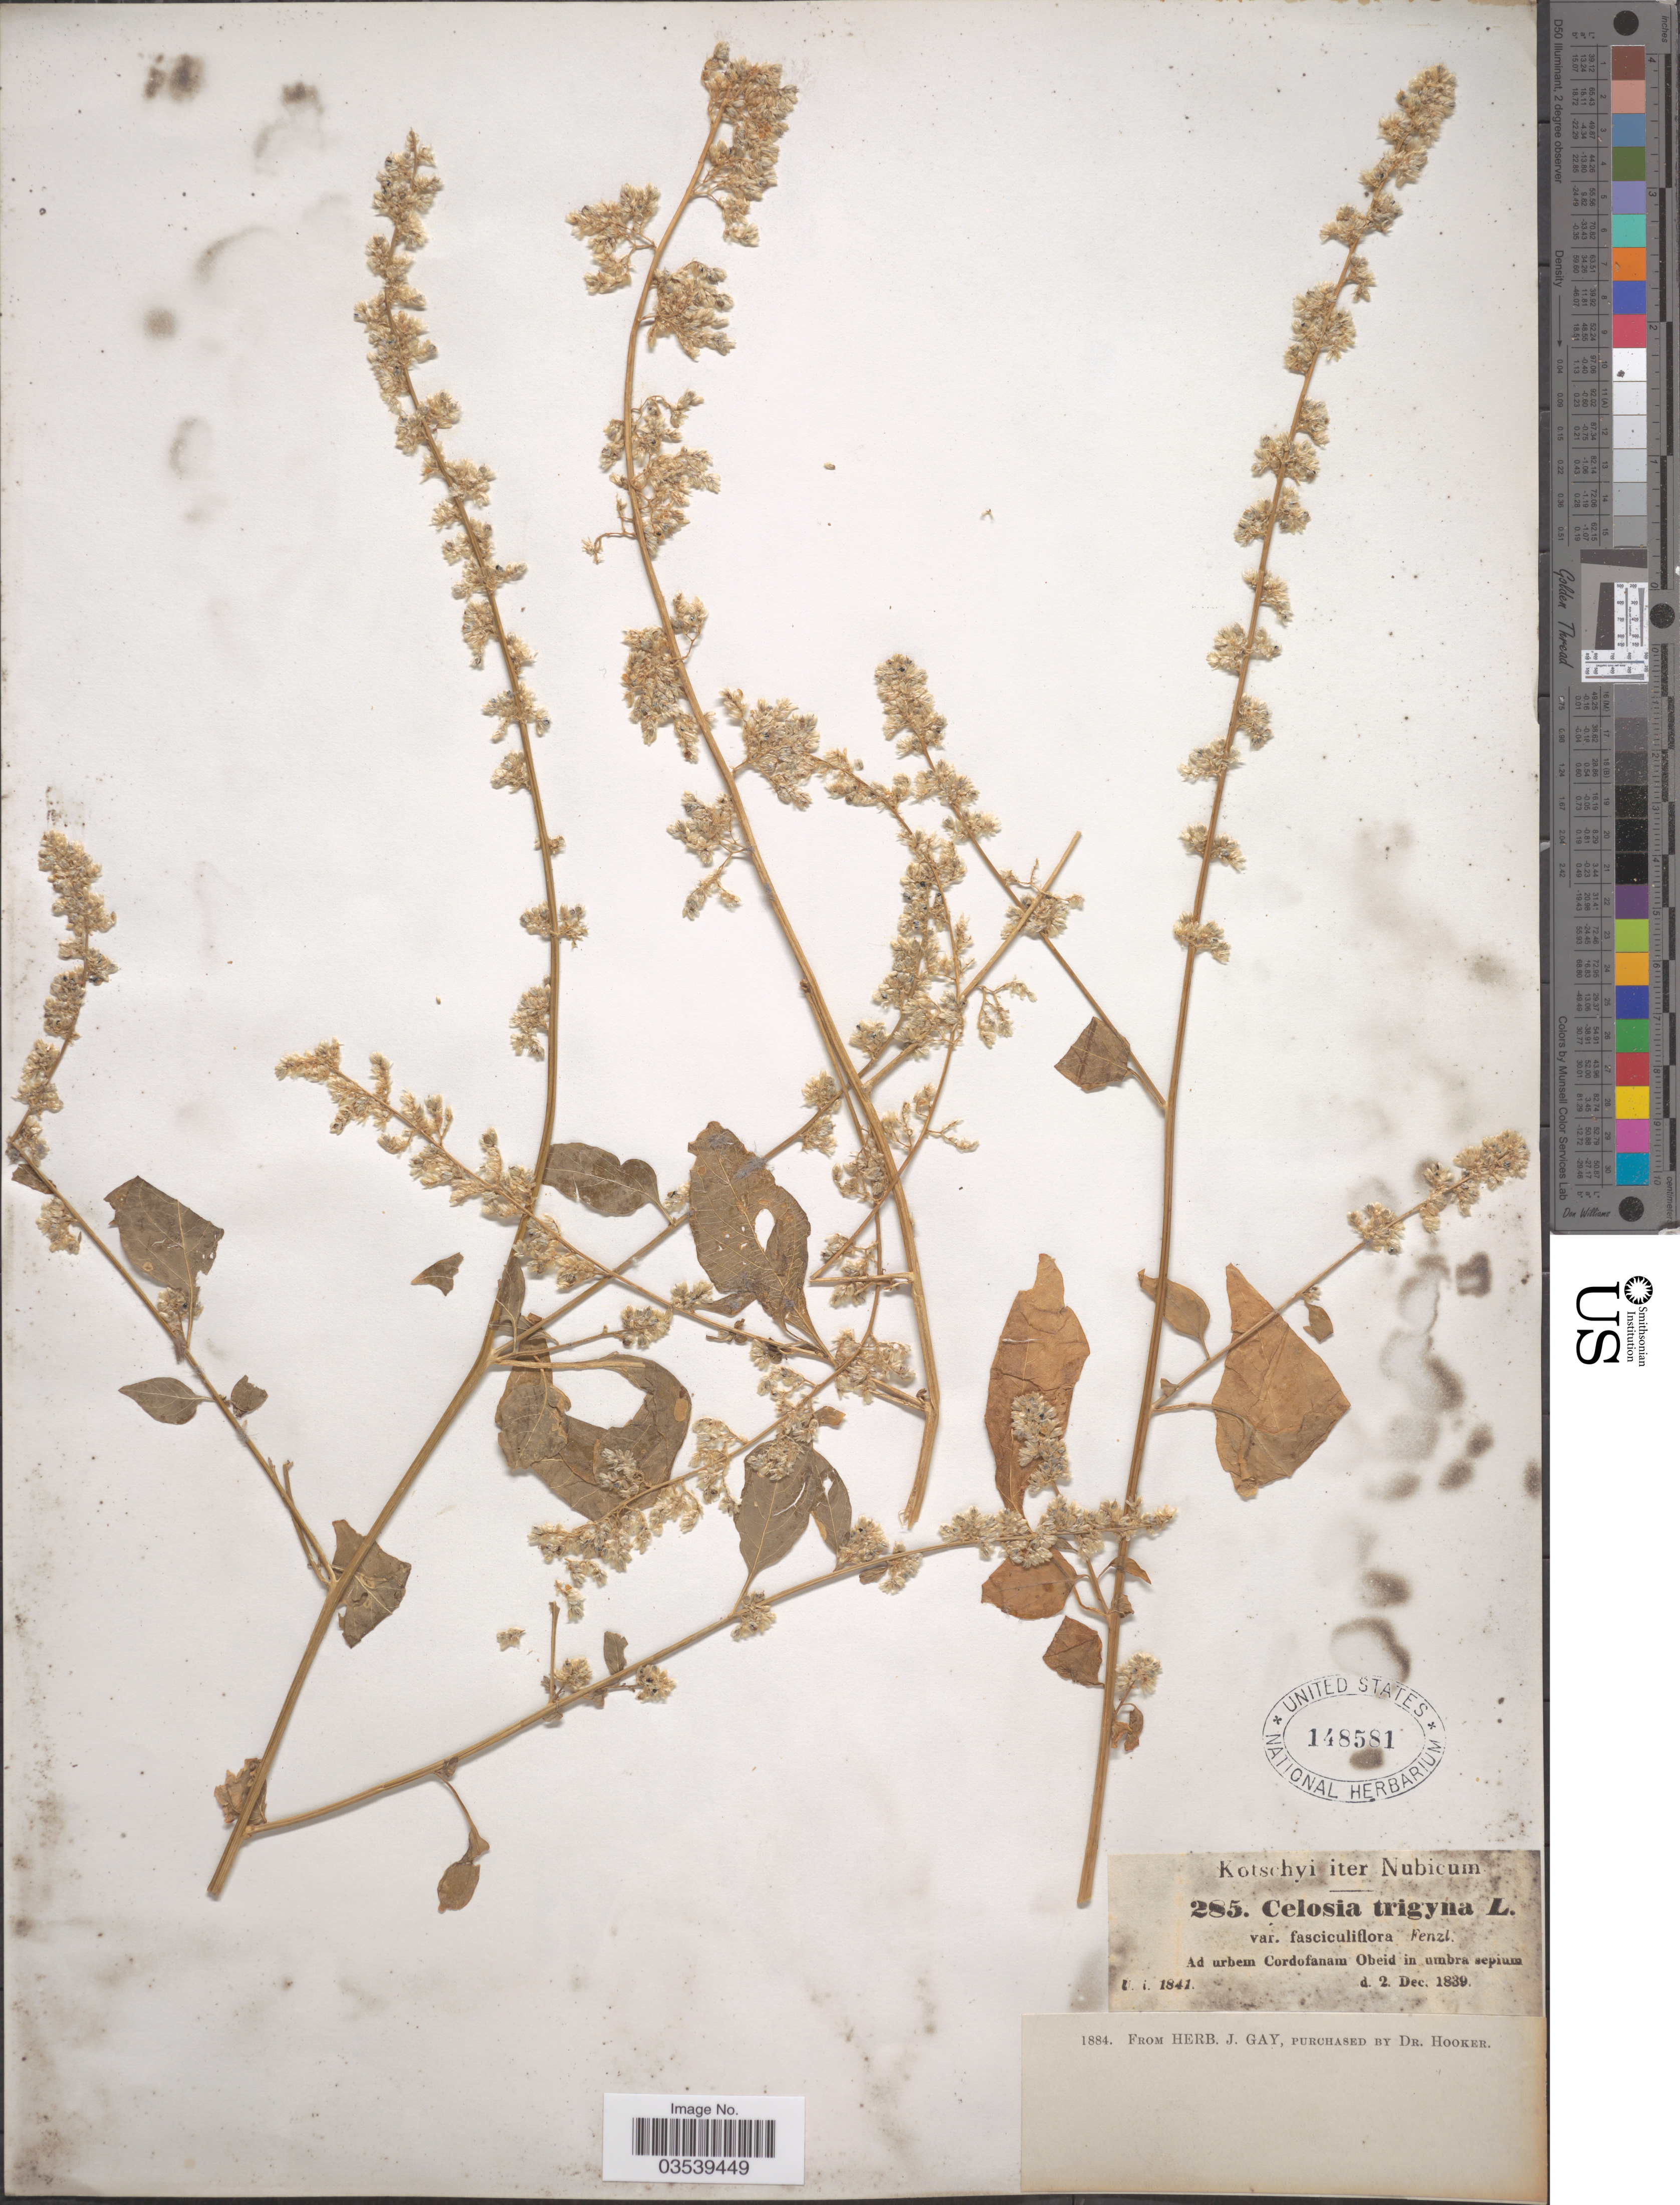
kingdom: Plantae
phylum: Tracheophyta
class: Magnoliopsida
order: Caryophyllales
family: Amaranthaceae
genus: Celosia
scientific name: Celosia trigyna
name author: L.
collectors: -. Kotschyi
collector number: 285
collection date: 1839-11-02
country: Sudan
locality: Nubicum. Ad urbem Cordofanam Obeid in umbra sepium.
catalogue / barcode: US 148581